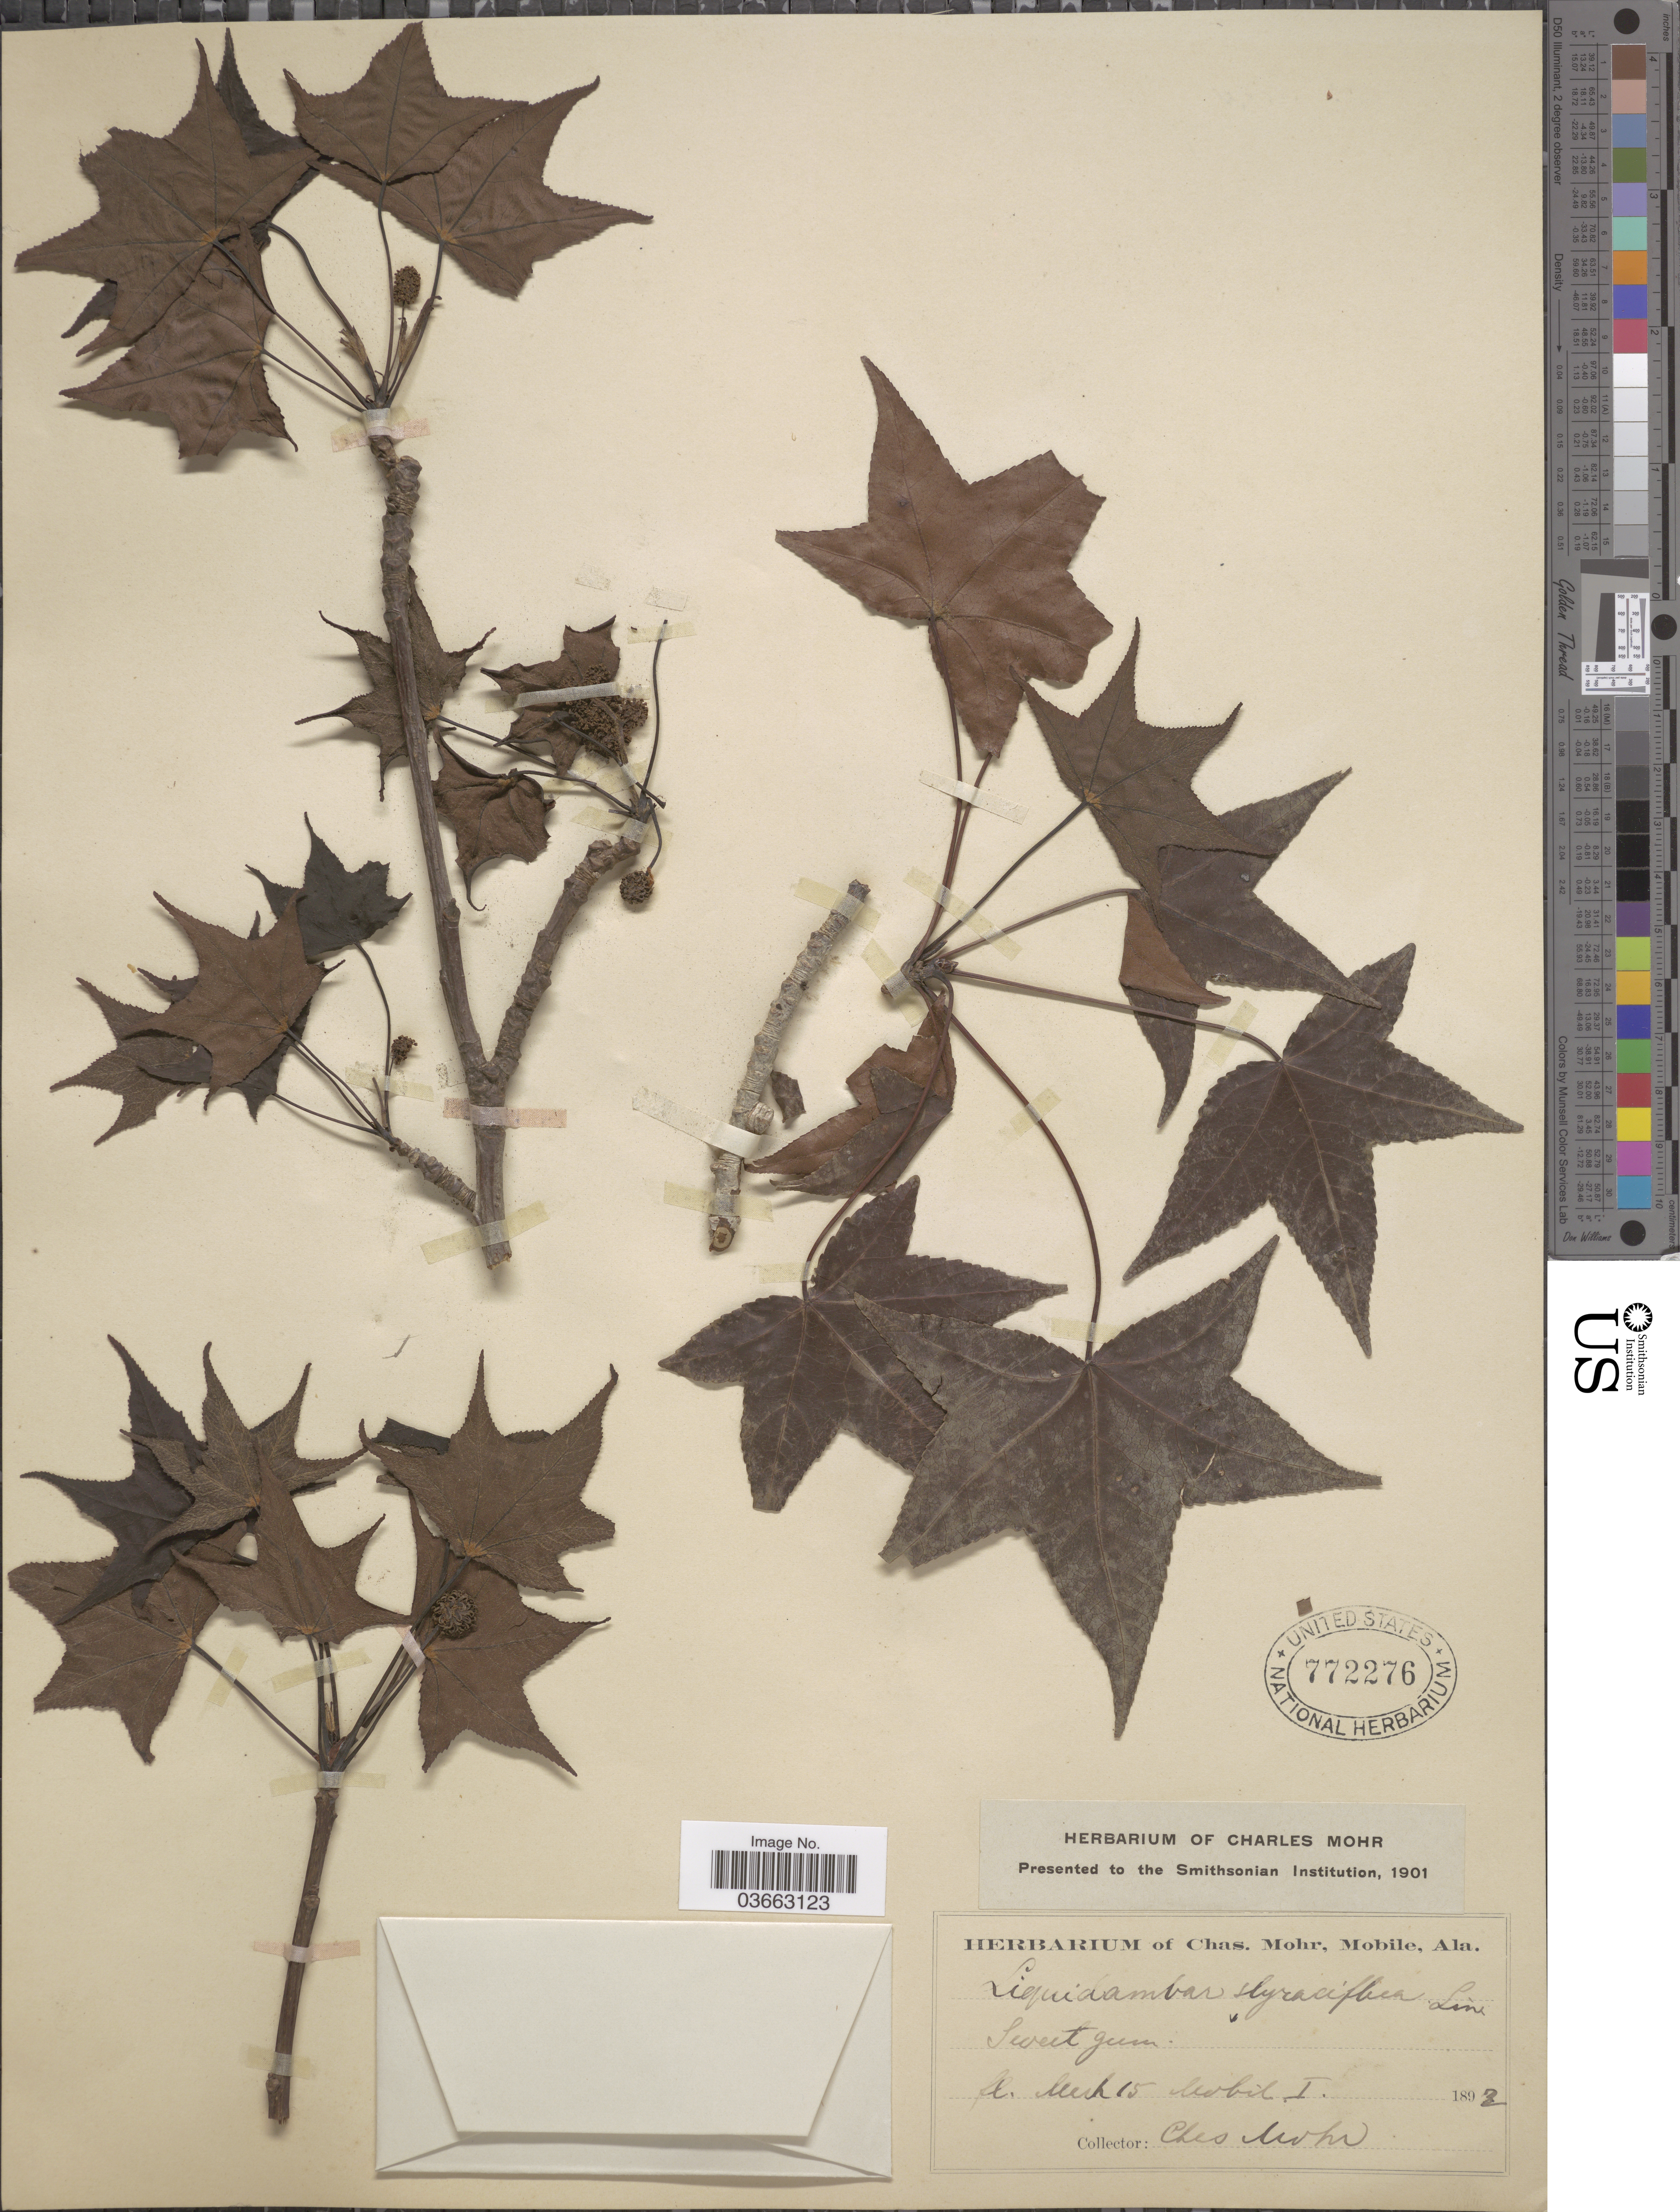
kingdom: Plantae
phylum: Tracheophyta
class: Magnoliopsida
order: Saxifragales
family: Altingiaceae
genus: Liquidambar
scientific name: Liquidambar styraciflua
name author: L.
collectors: Mohr, C. T. (herbarium)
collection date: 1892-01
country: United States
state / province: Alabama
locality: Mobil.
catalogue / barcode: US 772276